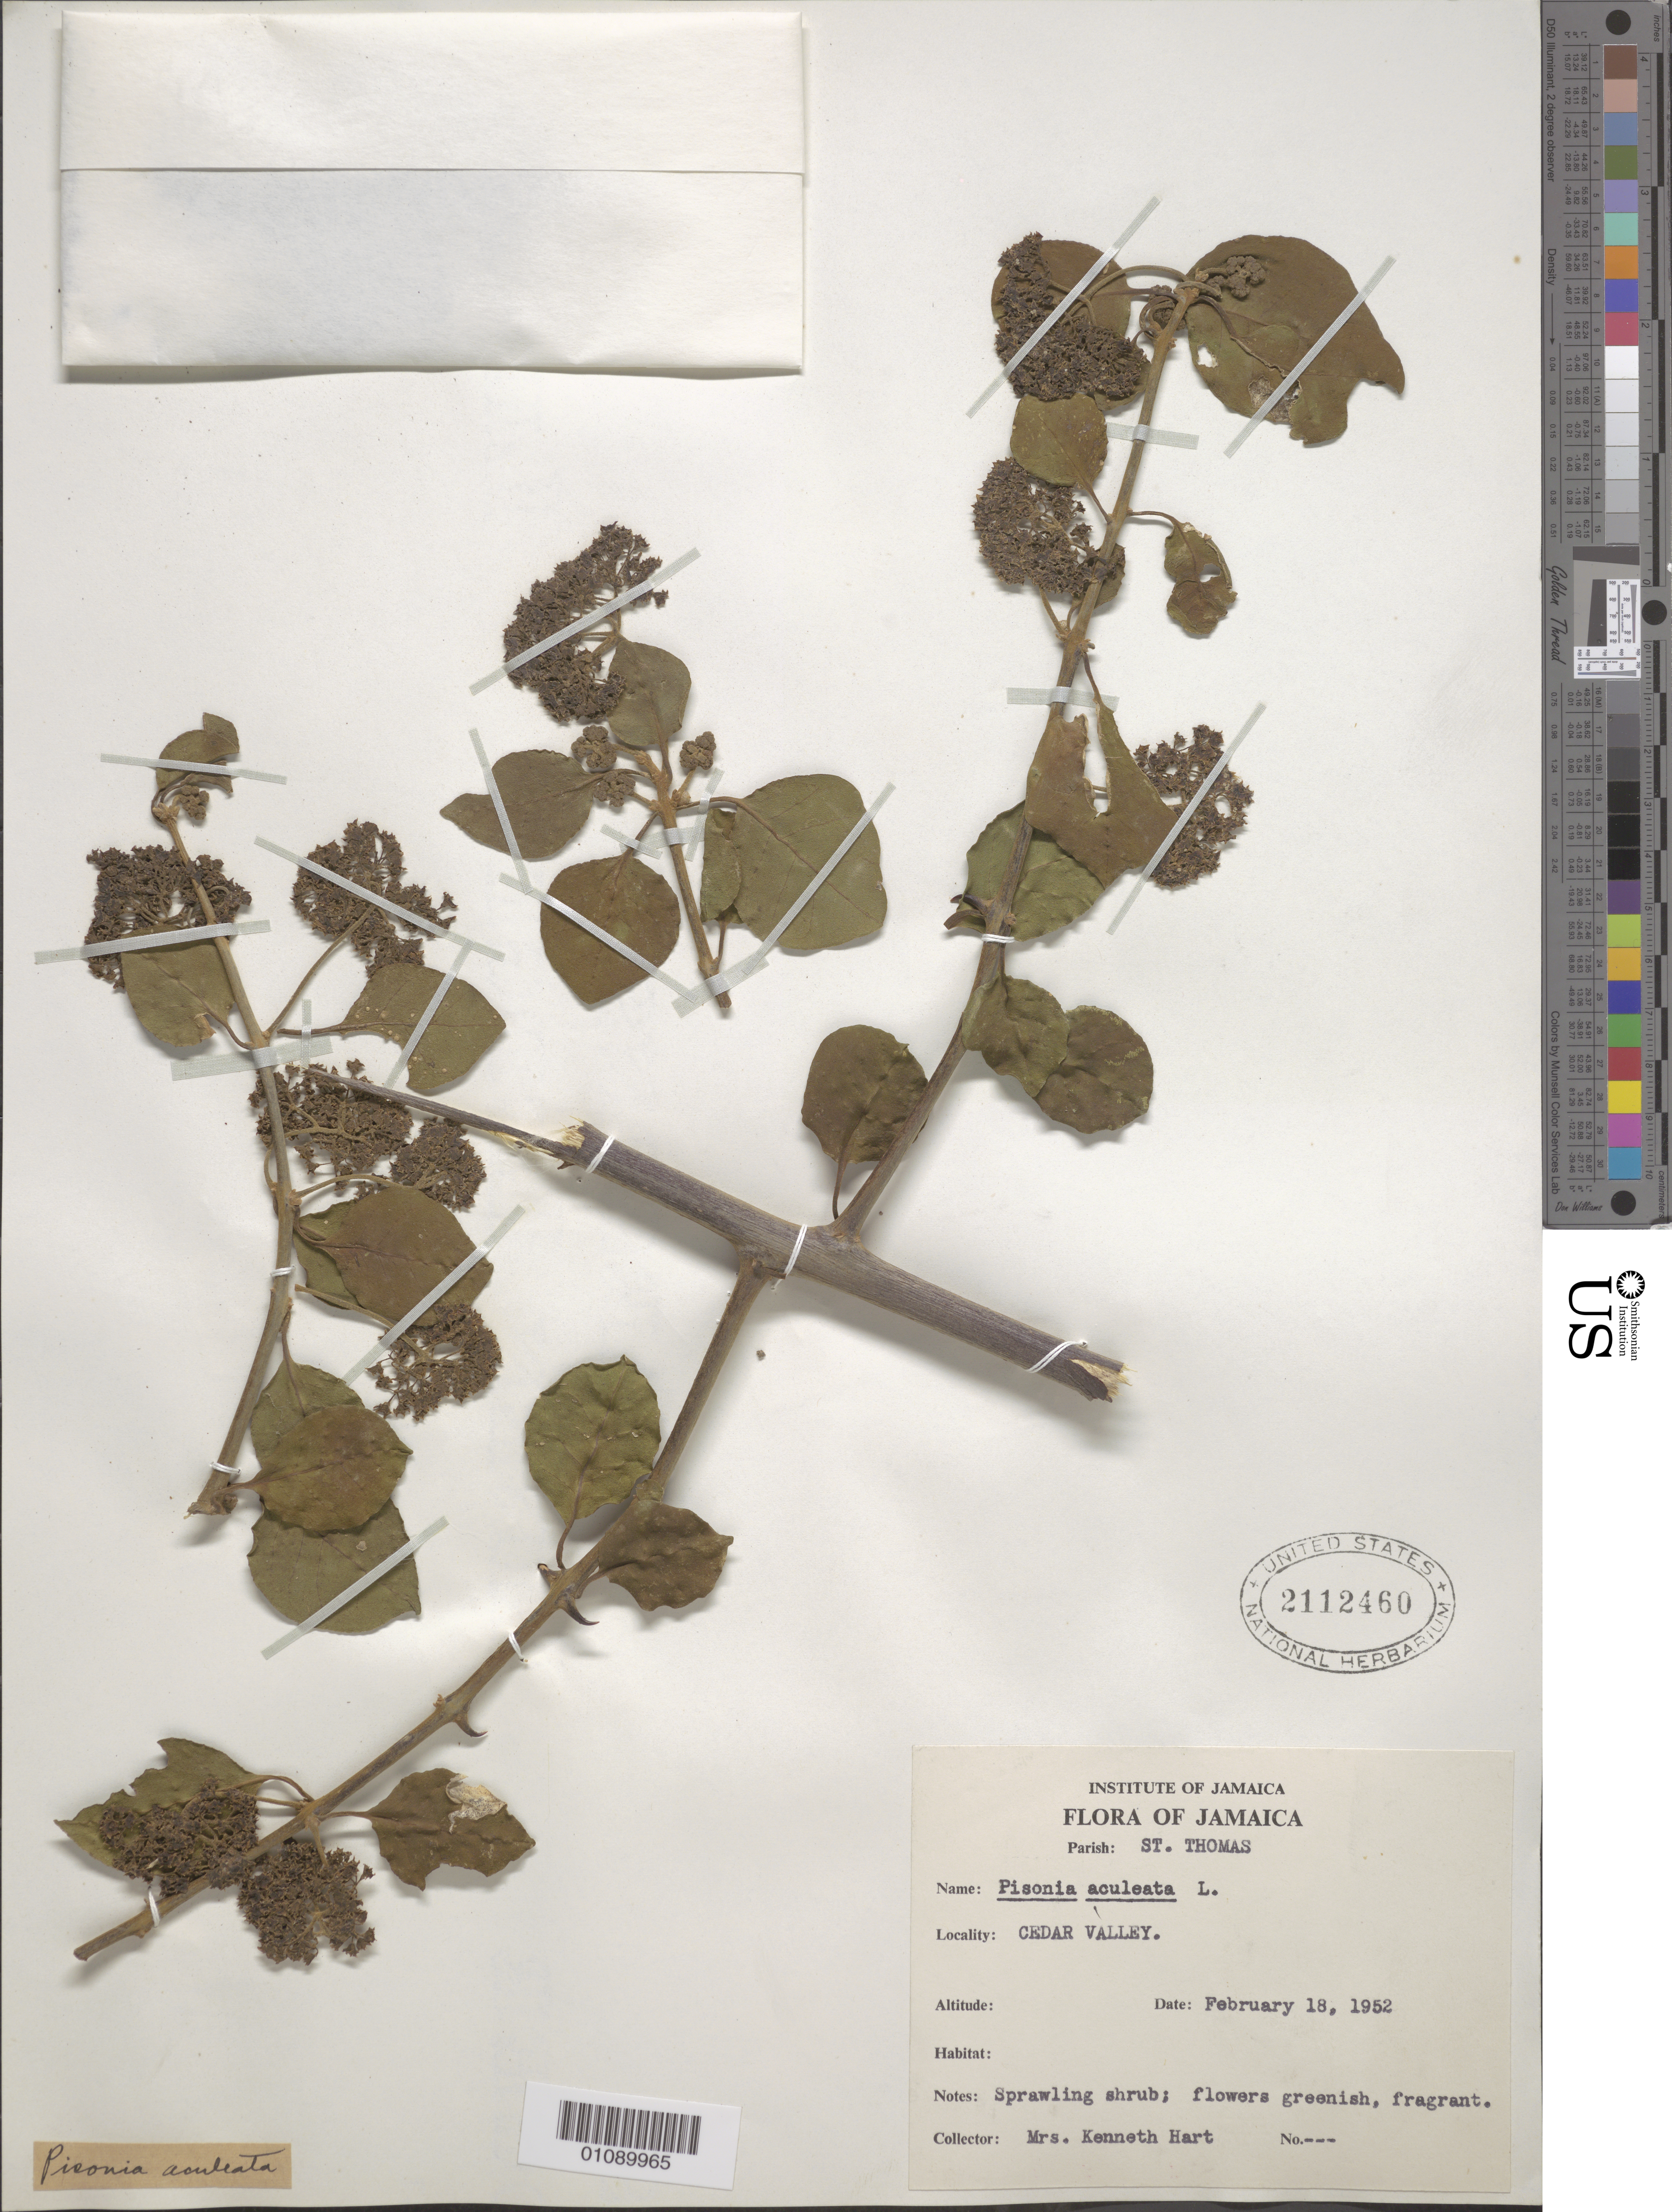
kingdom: Plantae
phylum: Tracheophyta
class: Magnoliopsida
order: Caryophyllales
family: Nyctaginaceae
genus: Pisonia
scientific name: Pisonia aculeata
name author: L.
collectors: K. Hart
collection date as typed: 18 Feb 1952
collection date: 1952-02-18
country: Jamaica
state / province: Saint Thomas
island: Jamaica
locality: Cedar Valley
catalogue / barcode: US 2112460